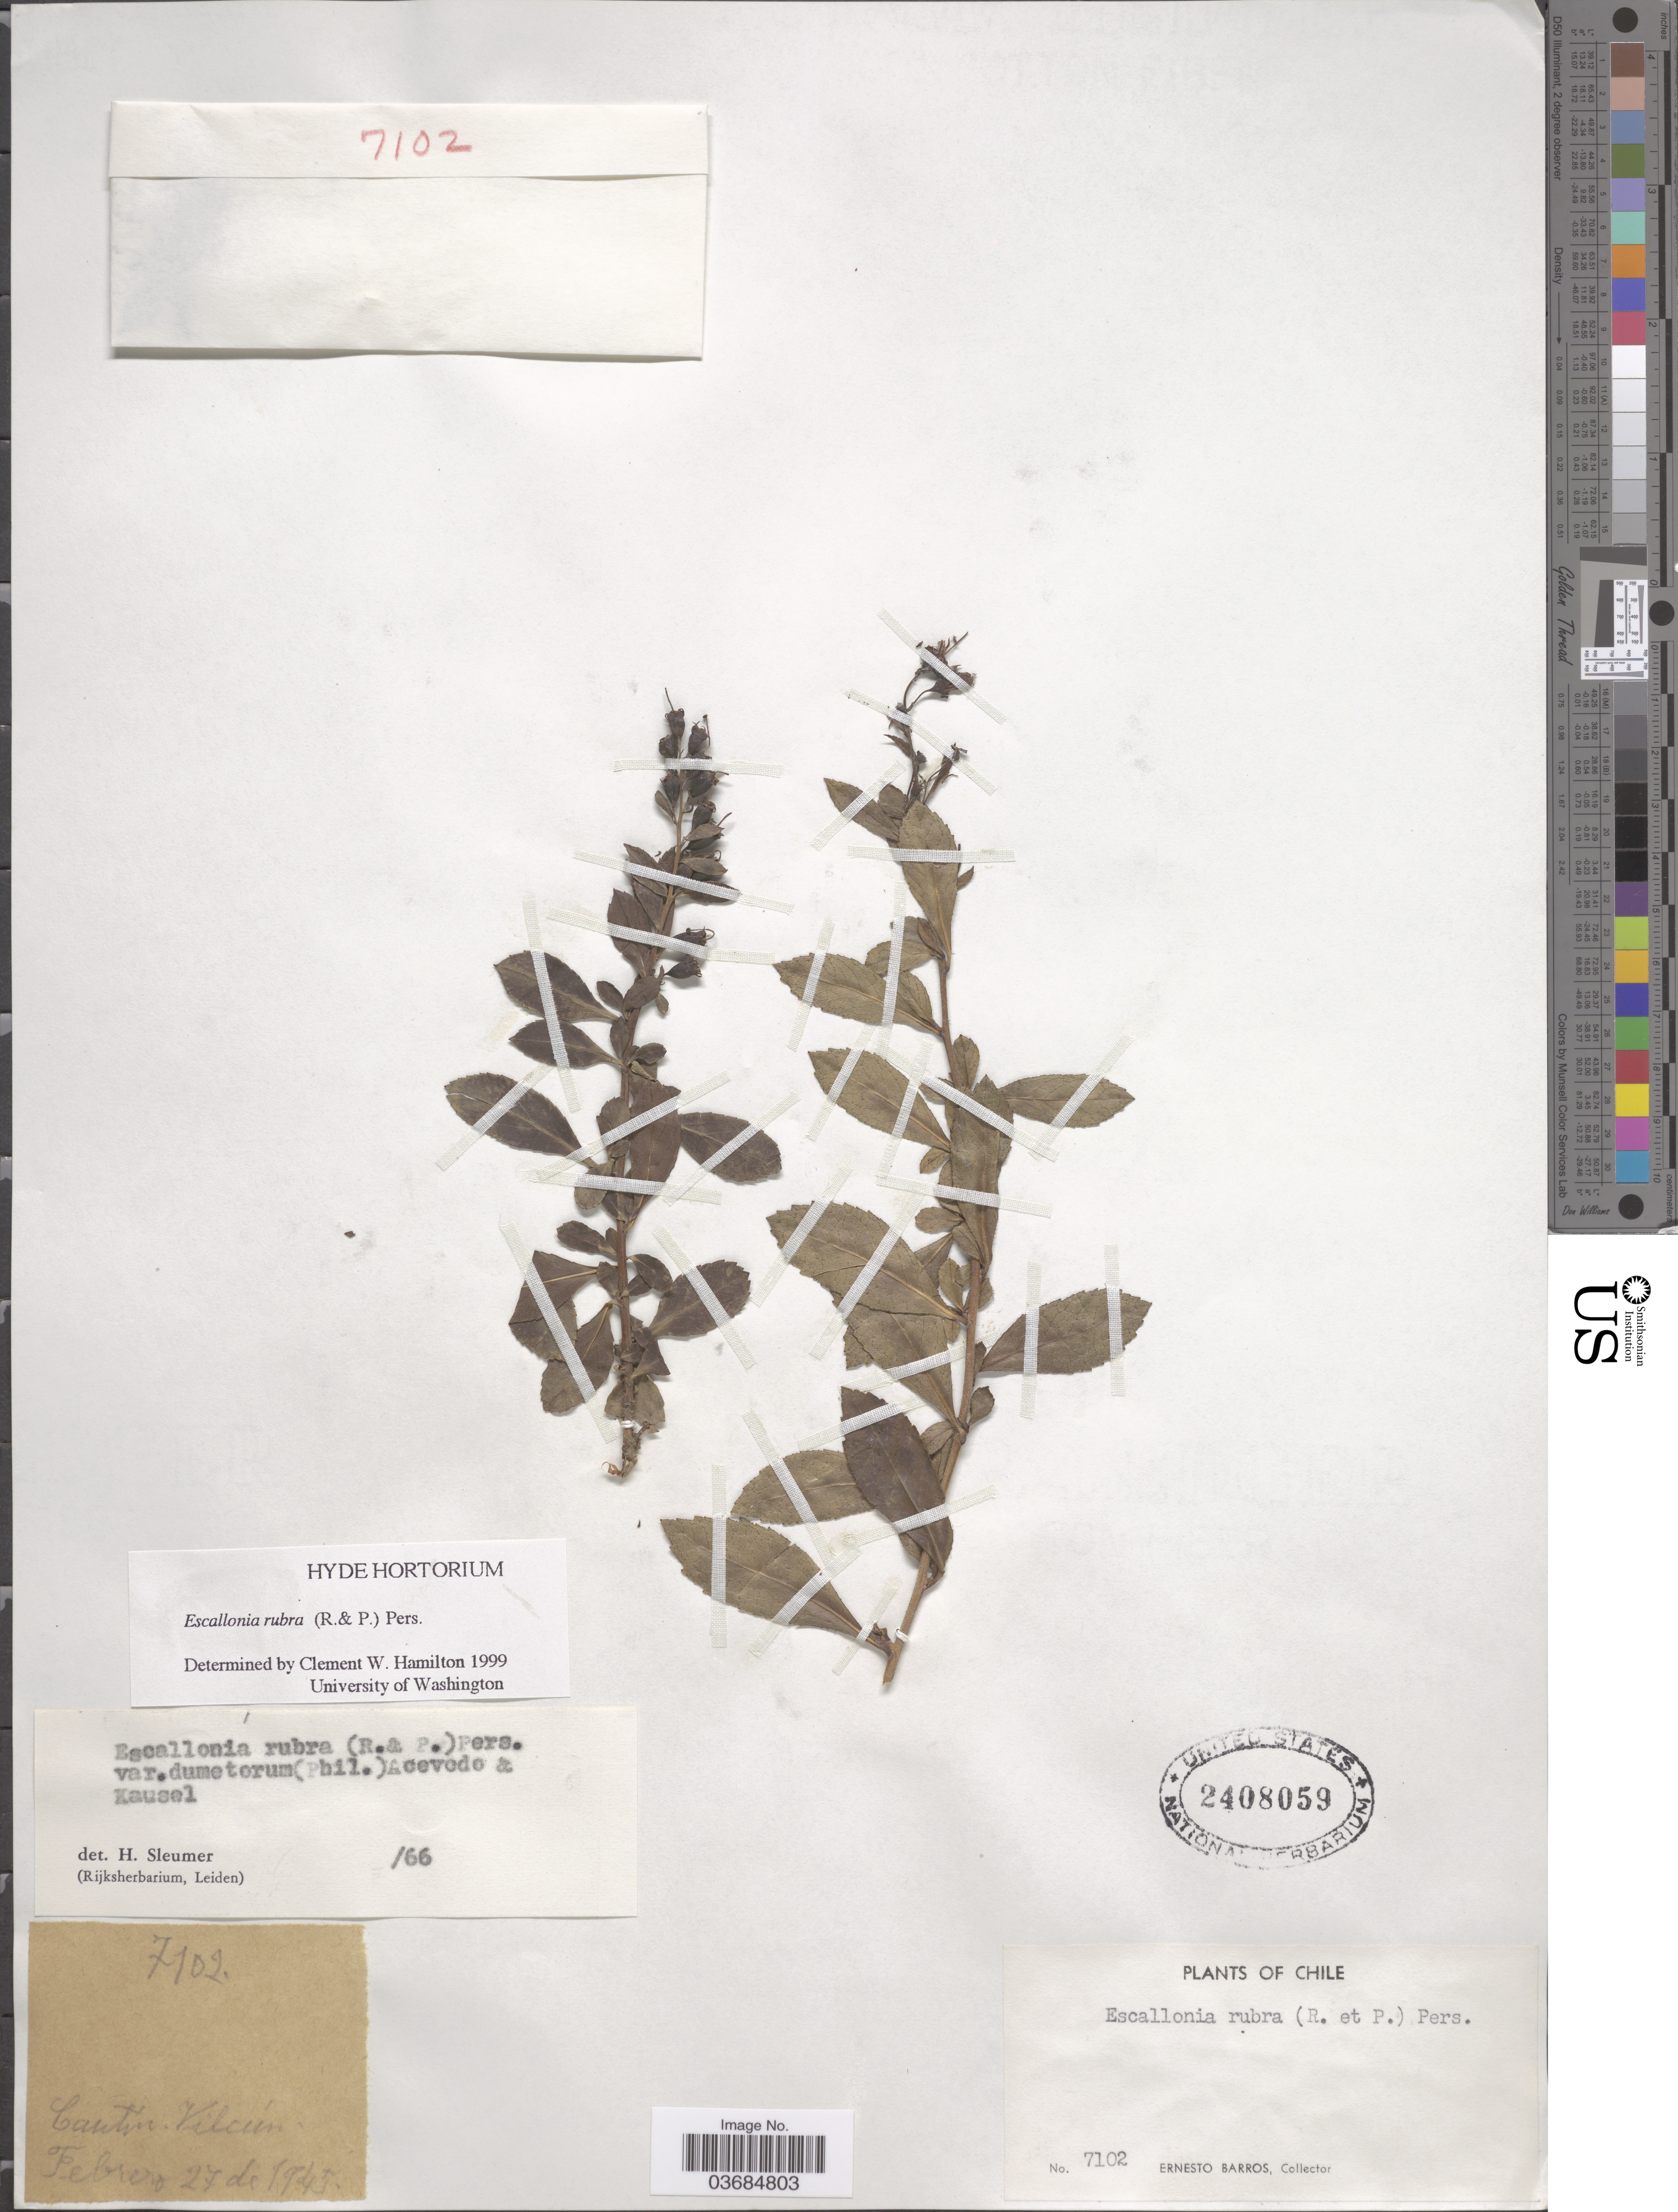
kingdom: Plantae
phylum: Tracheophyta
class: Magnoliopsida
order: Escalloniales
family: Escalloniaceae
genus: Escallonia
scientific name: Escallonia rubra var. rubra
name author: (Ruiz & Pav.) Pers.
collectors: E. Barros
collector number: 7102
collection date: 1947-02-27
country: Chile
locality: Cautin. Vilcún.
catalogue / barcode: US 2408059